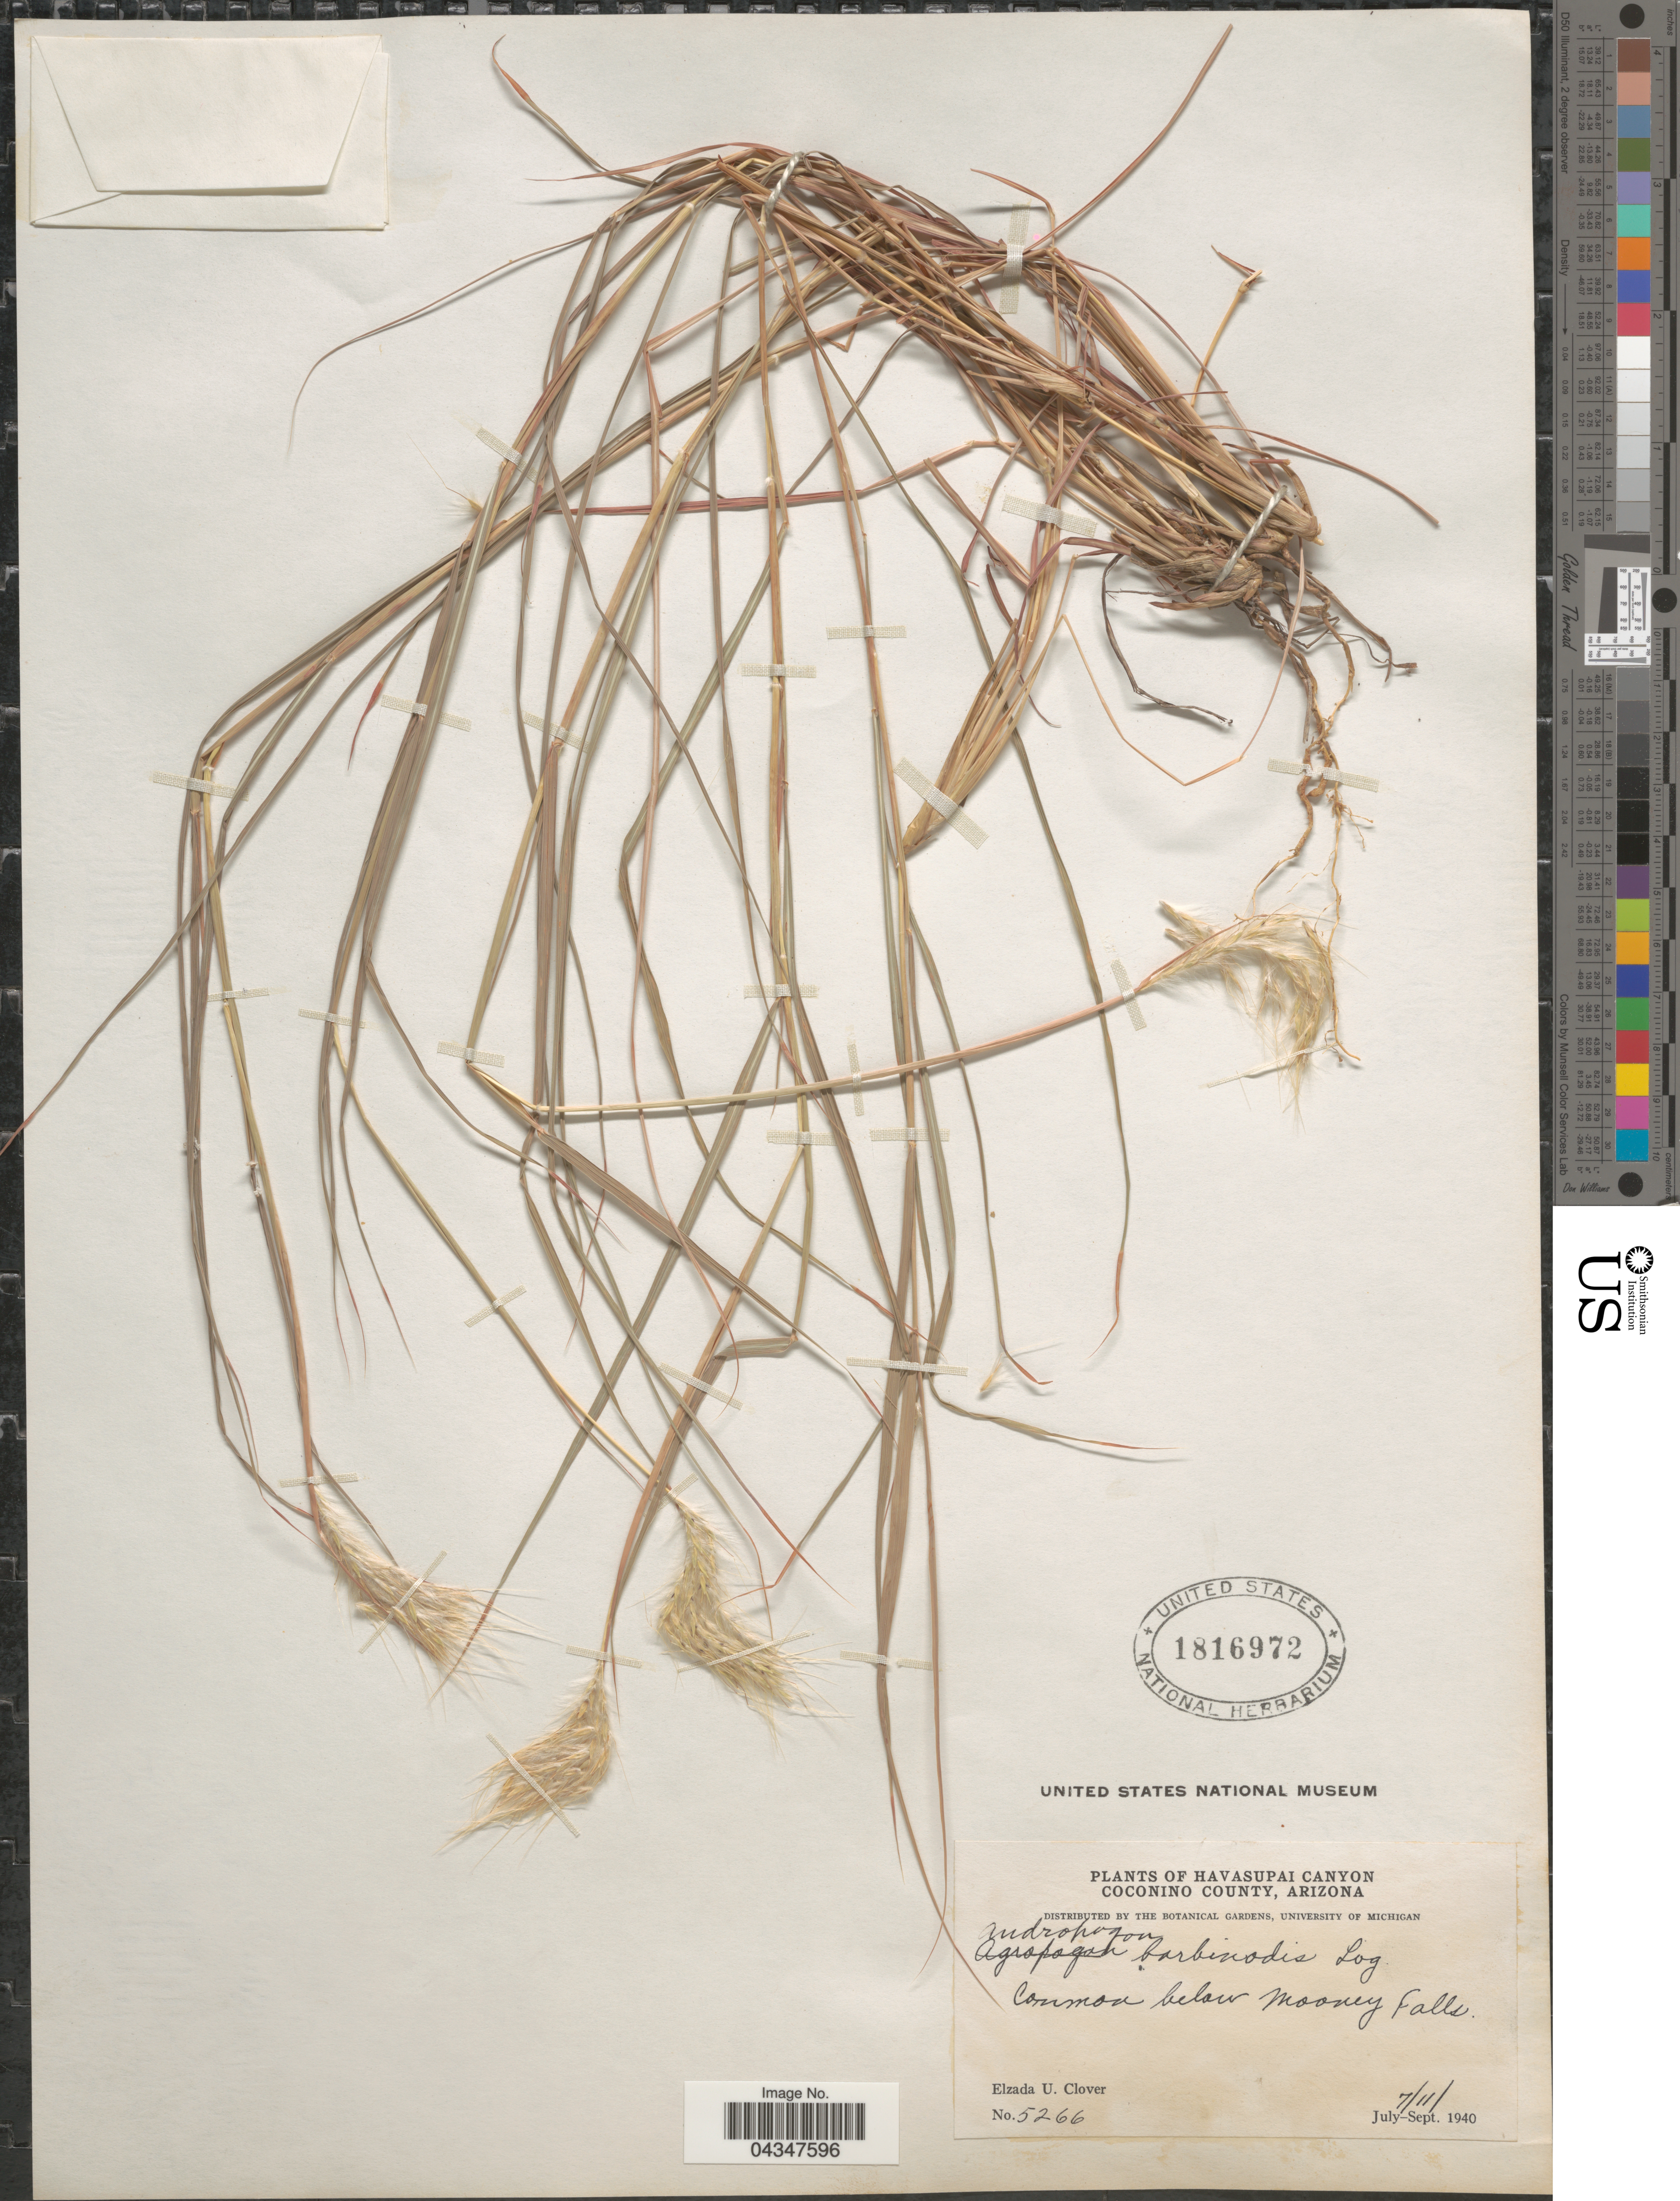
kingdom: Plantae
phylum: Tracheophyta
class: Liliopsida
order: Poales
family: Poaceae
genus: Bothriochloa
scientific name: Bothriochloa barbinodis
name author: (Lag.) Herter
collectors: E. U. Clover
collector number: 5266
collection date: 1940-07-11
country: United States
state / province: Arizona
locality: Havasupai Canyon. Coconino County. Below Mooney Falls.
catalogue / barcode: US 1816972